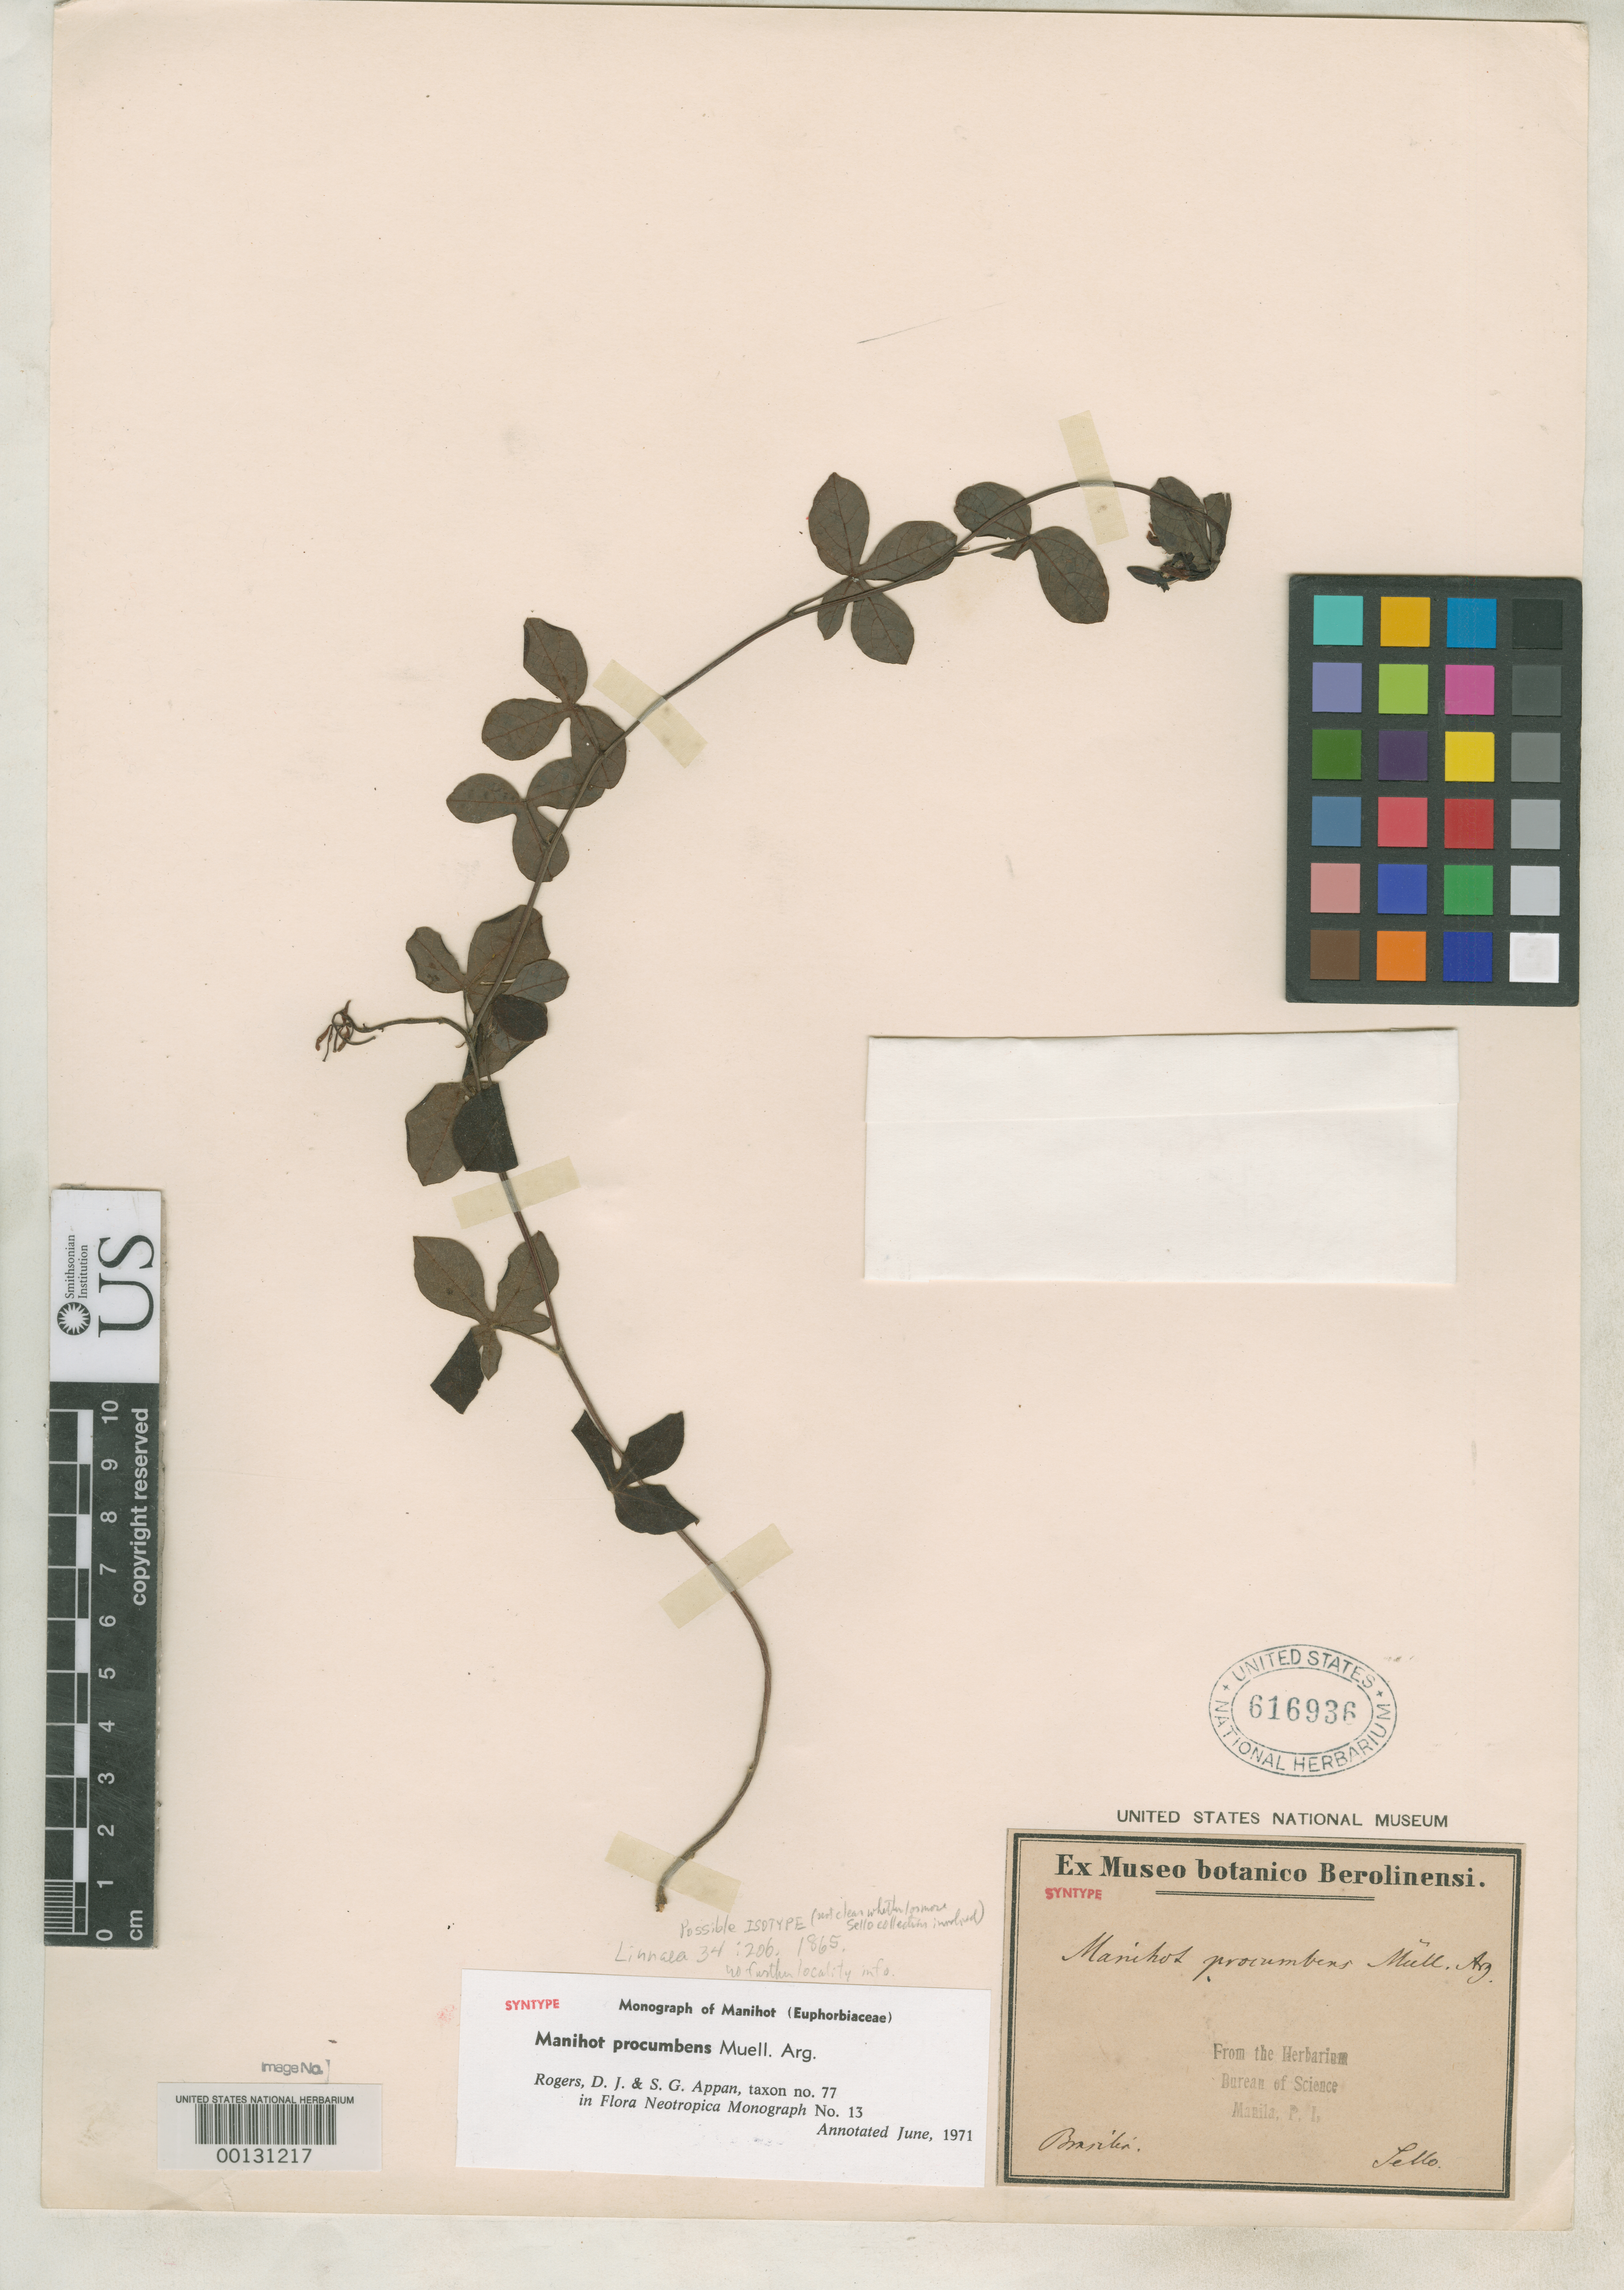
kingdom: Plantae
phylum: Tracheophyta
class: Magnoliopsida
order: Malpighiales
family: Euphorbiaceae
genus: Manihot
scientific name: Manihot procumbens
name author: Müll. Arg.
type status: Syntype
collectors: F. Sellow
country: Brazil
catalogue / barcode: US 616936